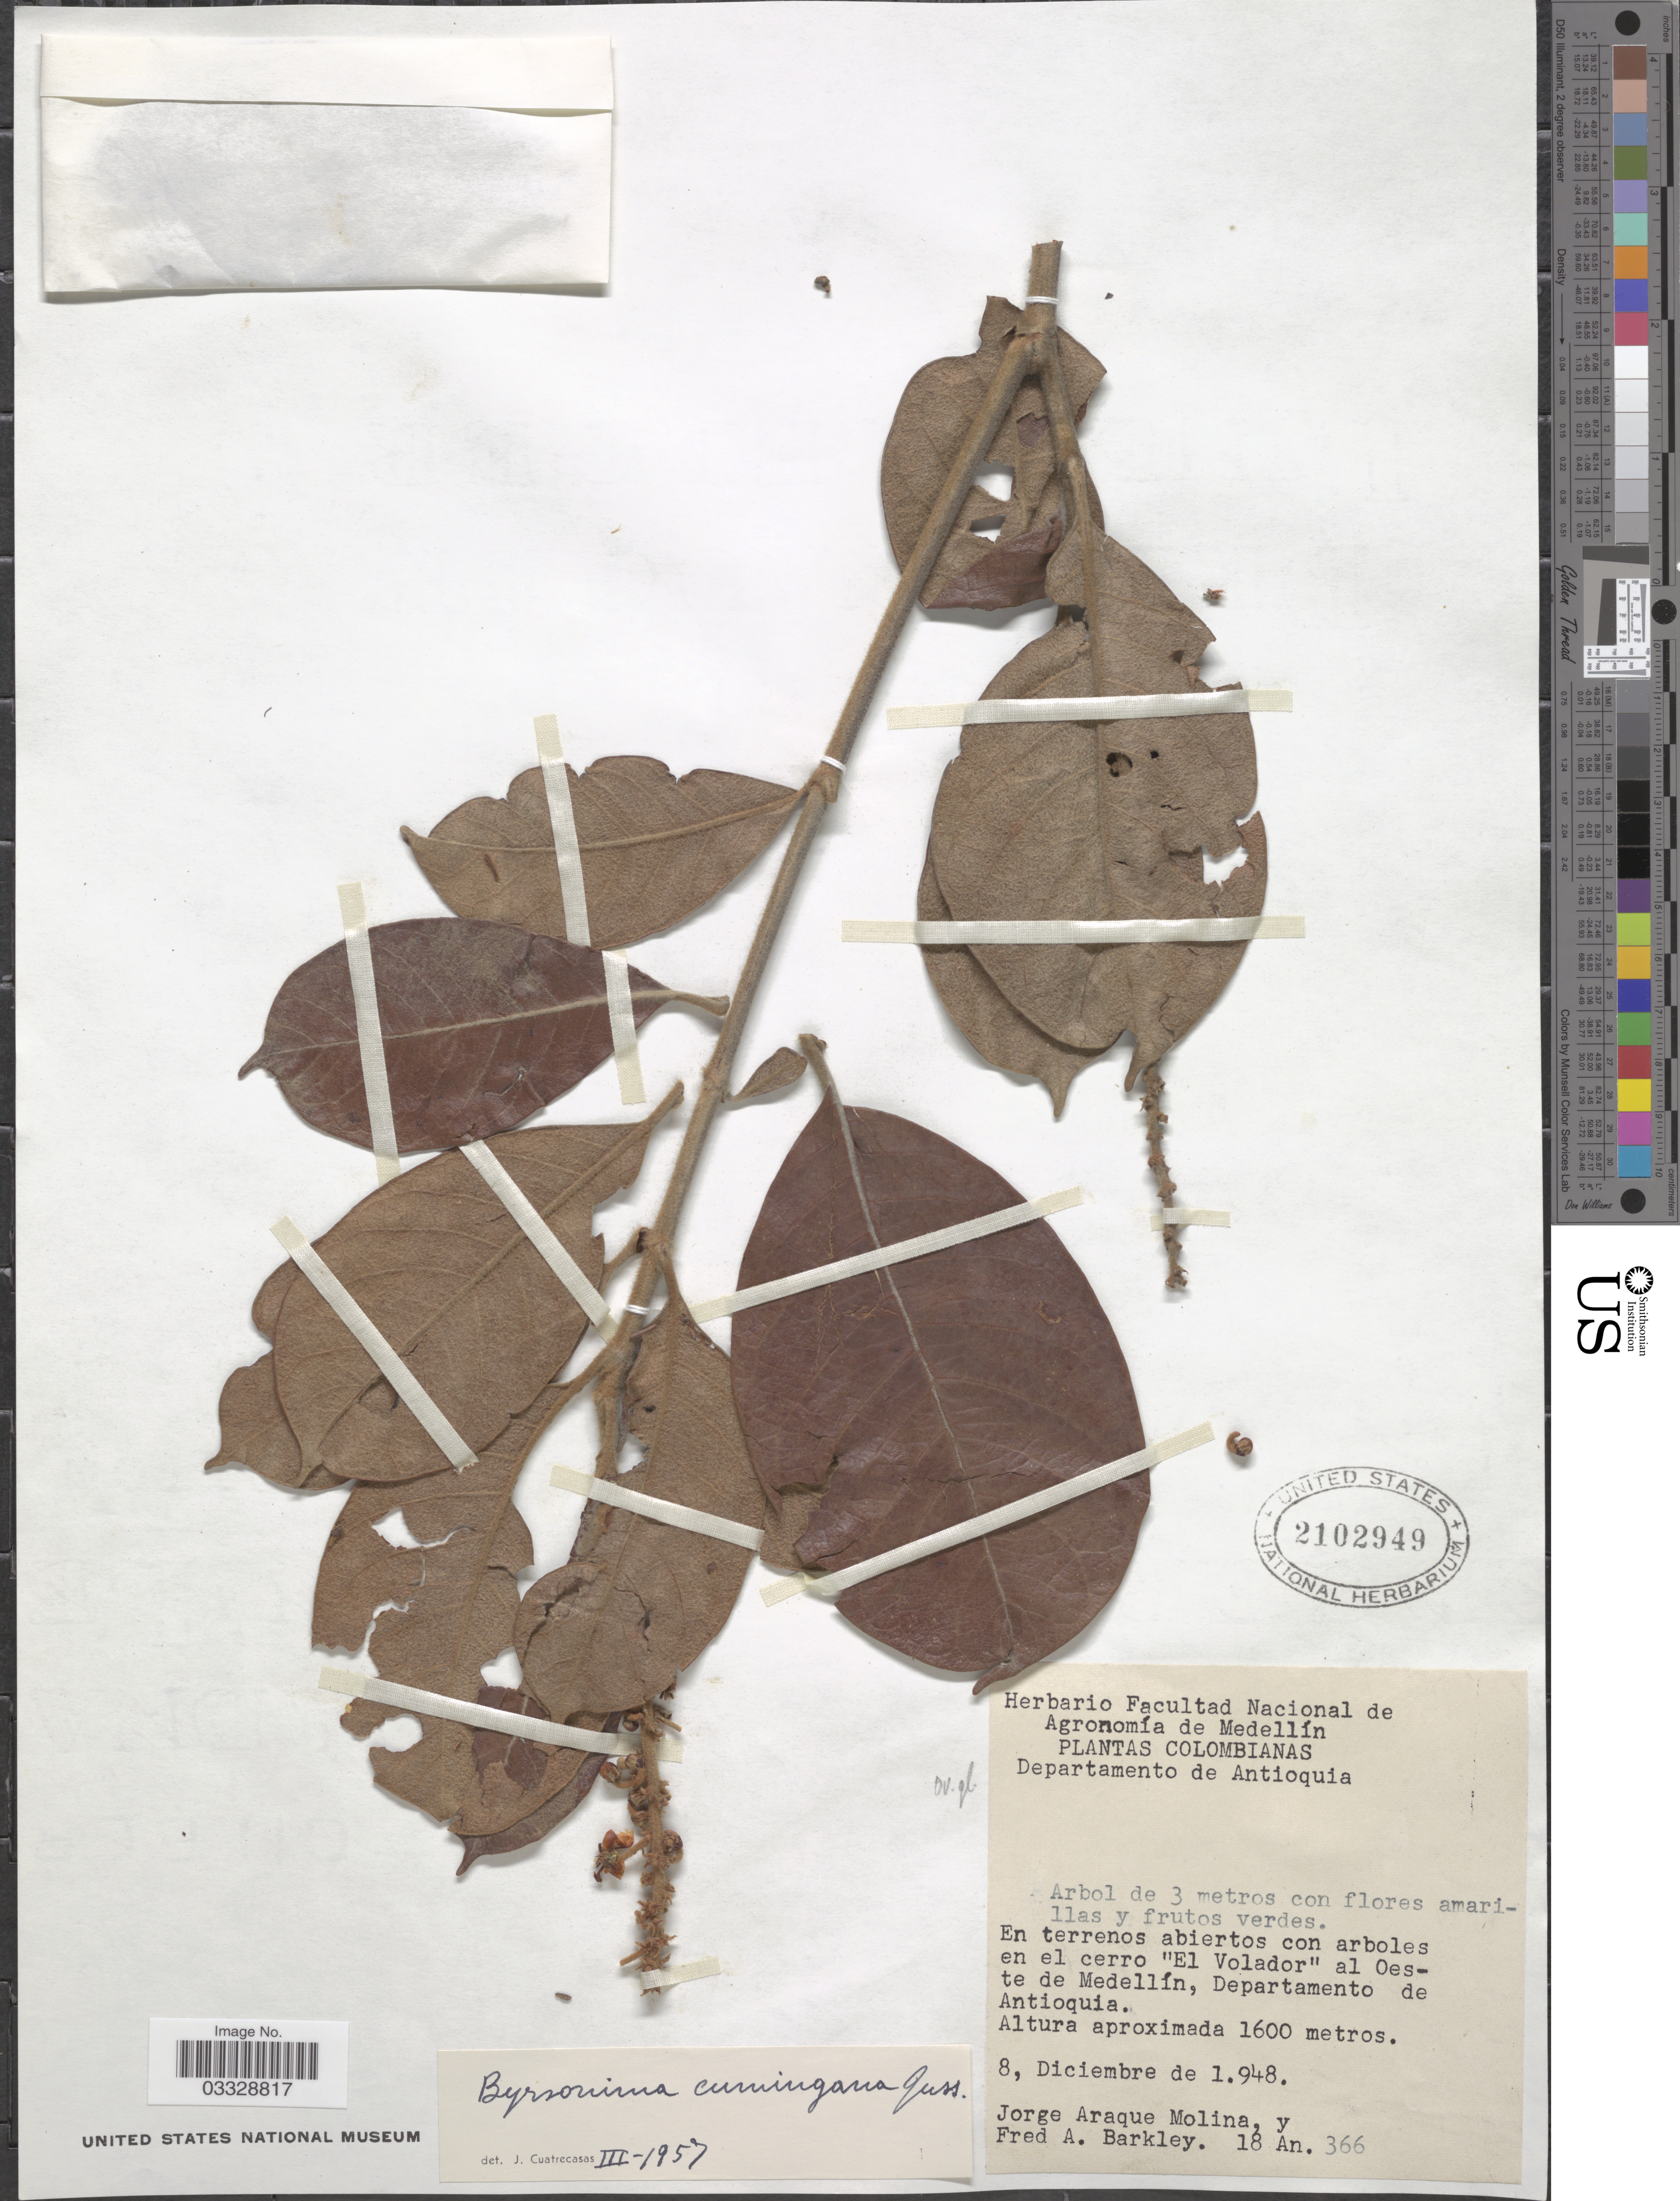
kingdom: Plantae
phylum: Tracheophyta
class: Magnoliopsida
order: Malpighiales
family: Malpighiaceae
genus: Byrsonima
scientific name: Byrsonima cumingiana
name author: A. Juss.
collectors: J. Araque Molina & F. A. Barkley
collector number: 18An366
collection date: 1948-12-08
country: Colombia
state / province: Antioquia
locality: Departamento de Antioquia. En terrenos abiertos con arboles en el cerro "El Volador" al Oeste de Medellín.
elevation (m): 1600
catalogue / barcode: US 2102949